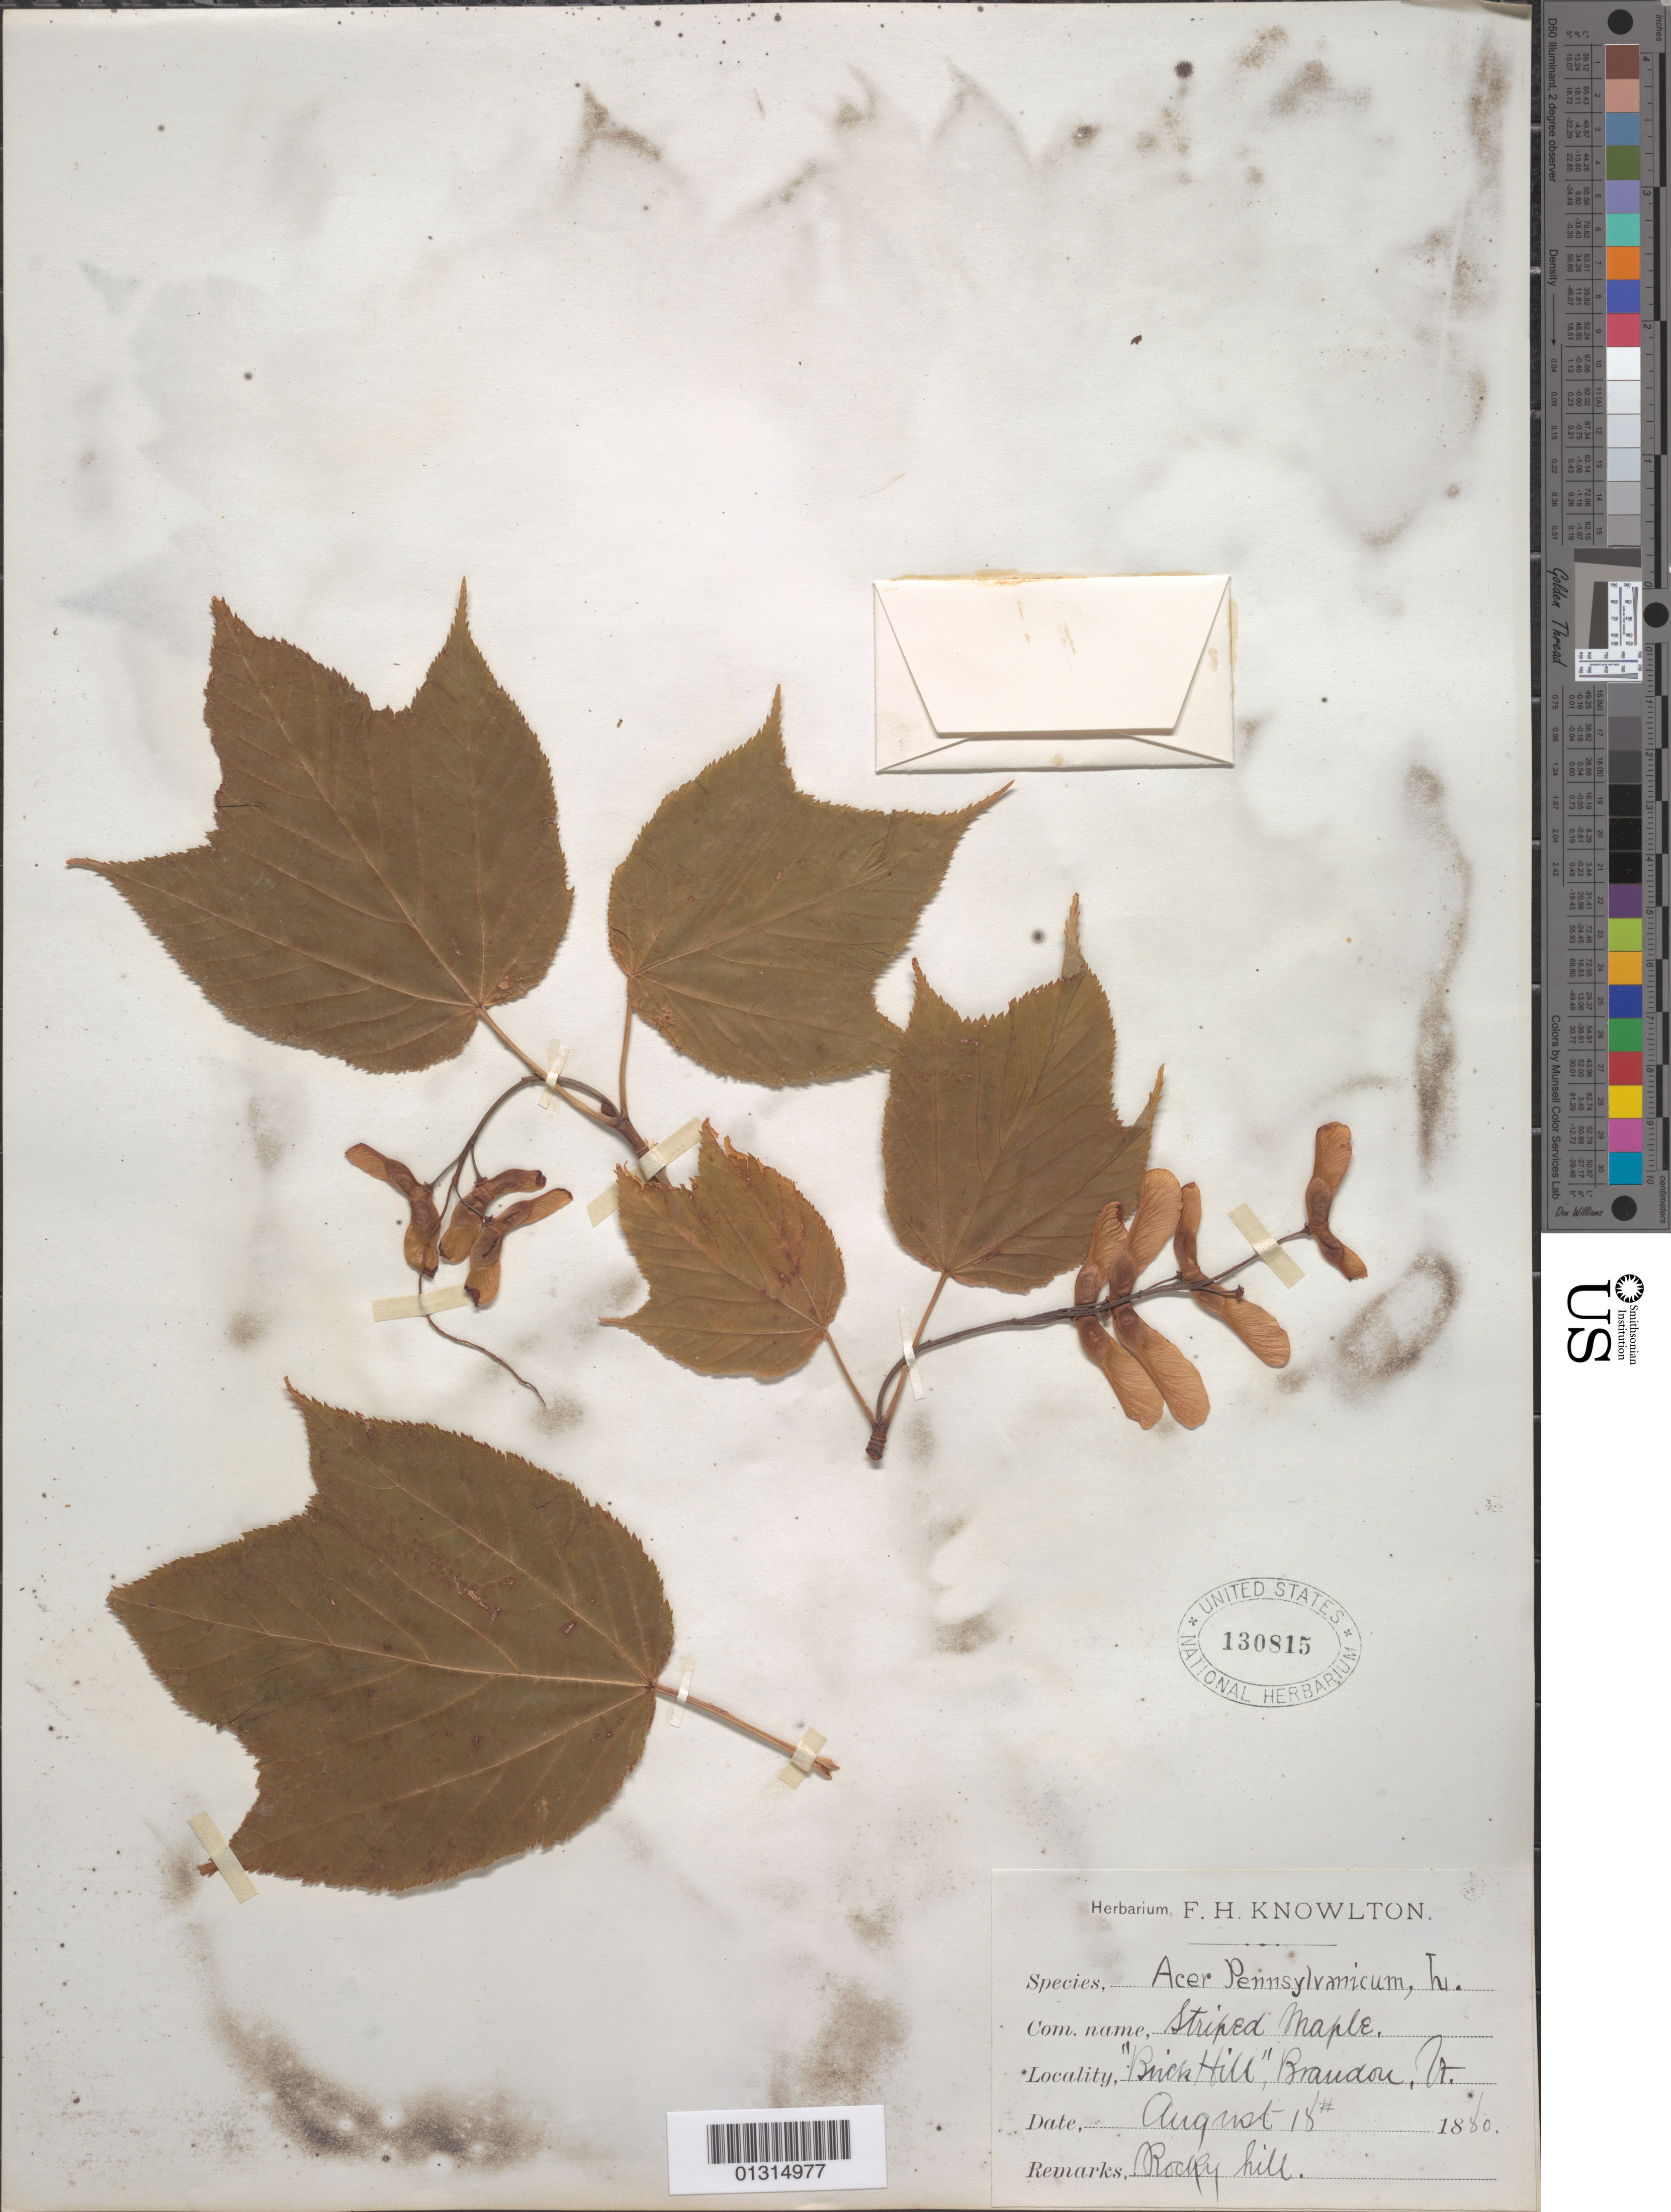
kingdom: Plantae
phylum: Tracheophyta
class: Magnoliopsida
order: Sapindales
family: Sapindaceae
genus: Acer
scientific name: Acer pensylvanicum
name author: L.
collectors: F. H. Knowlton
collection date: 1880-08-18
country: United States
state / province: Vermont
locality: Brandon, "Birch Hill"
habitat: Rocky hill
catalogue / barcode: US 130815